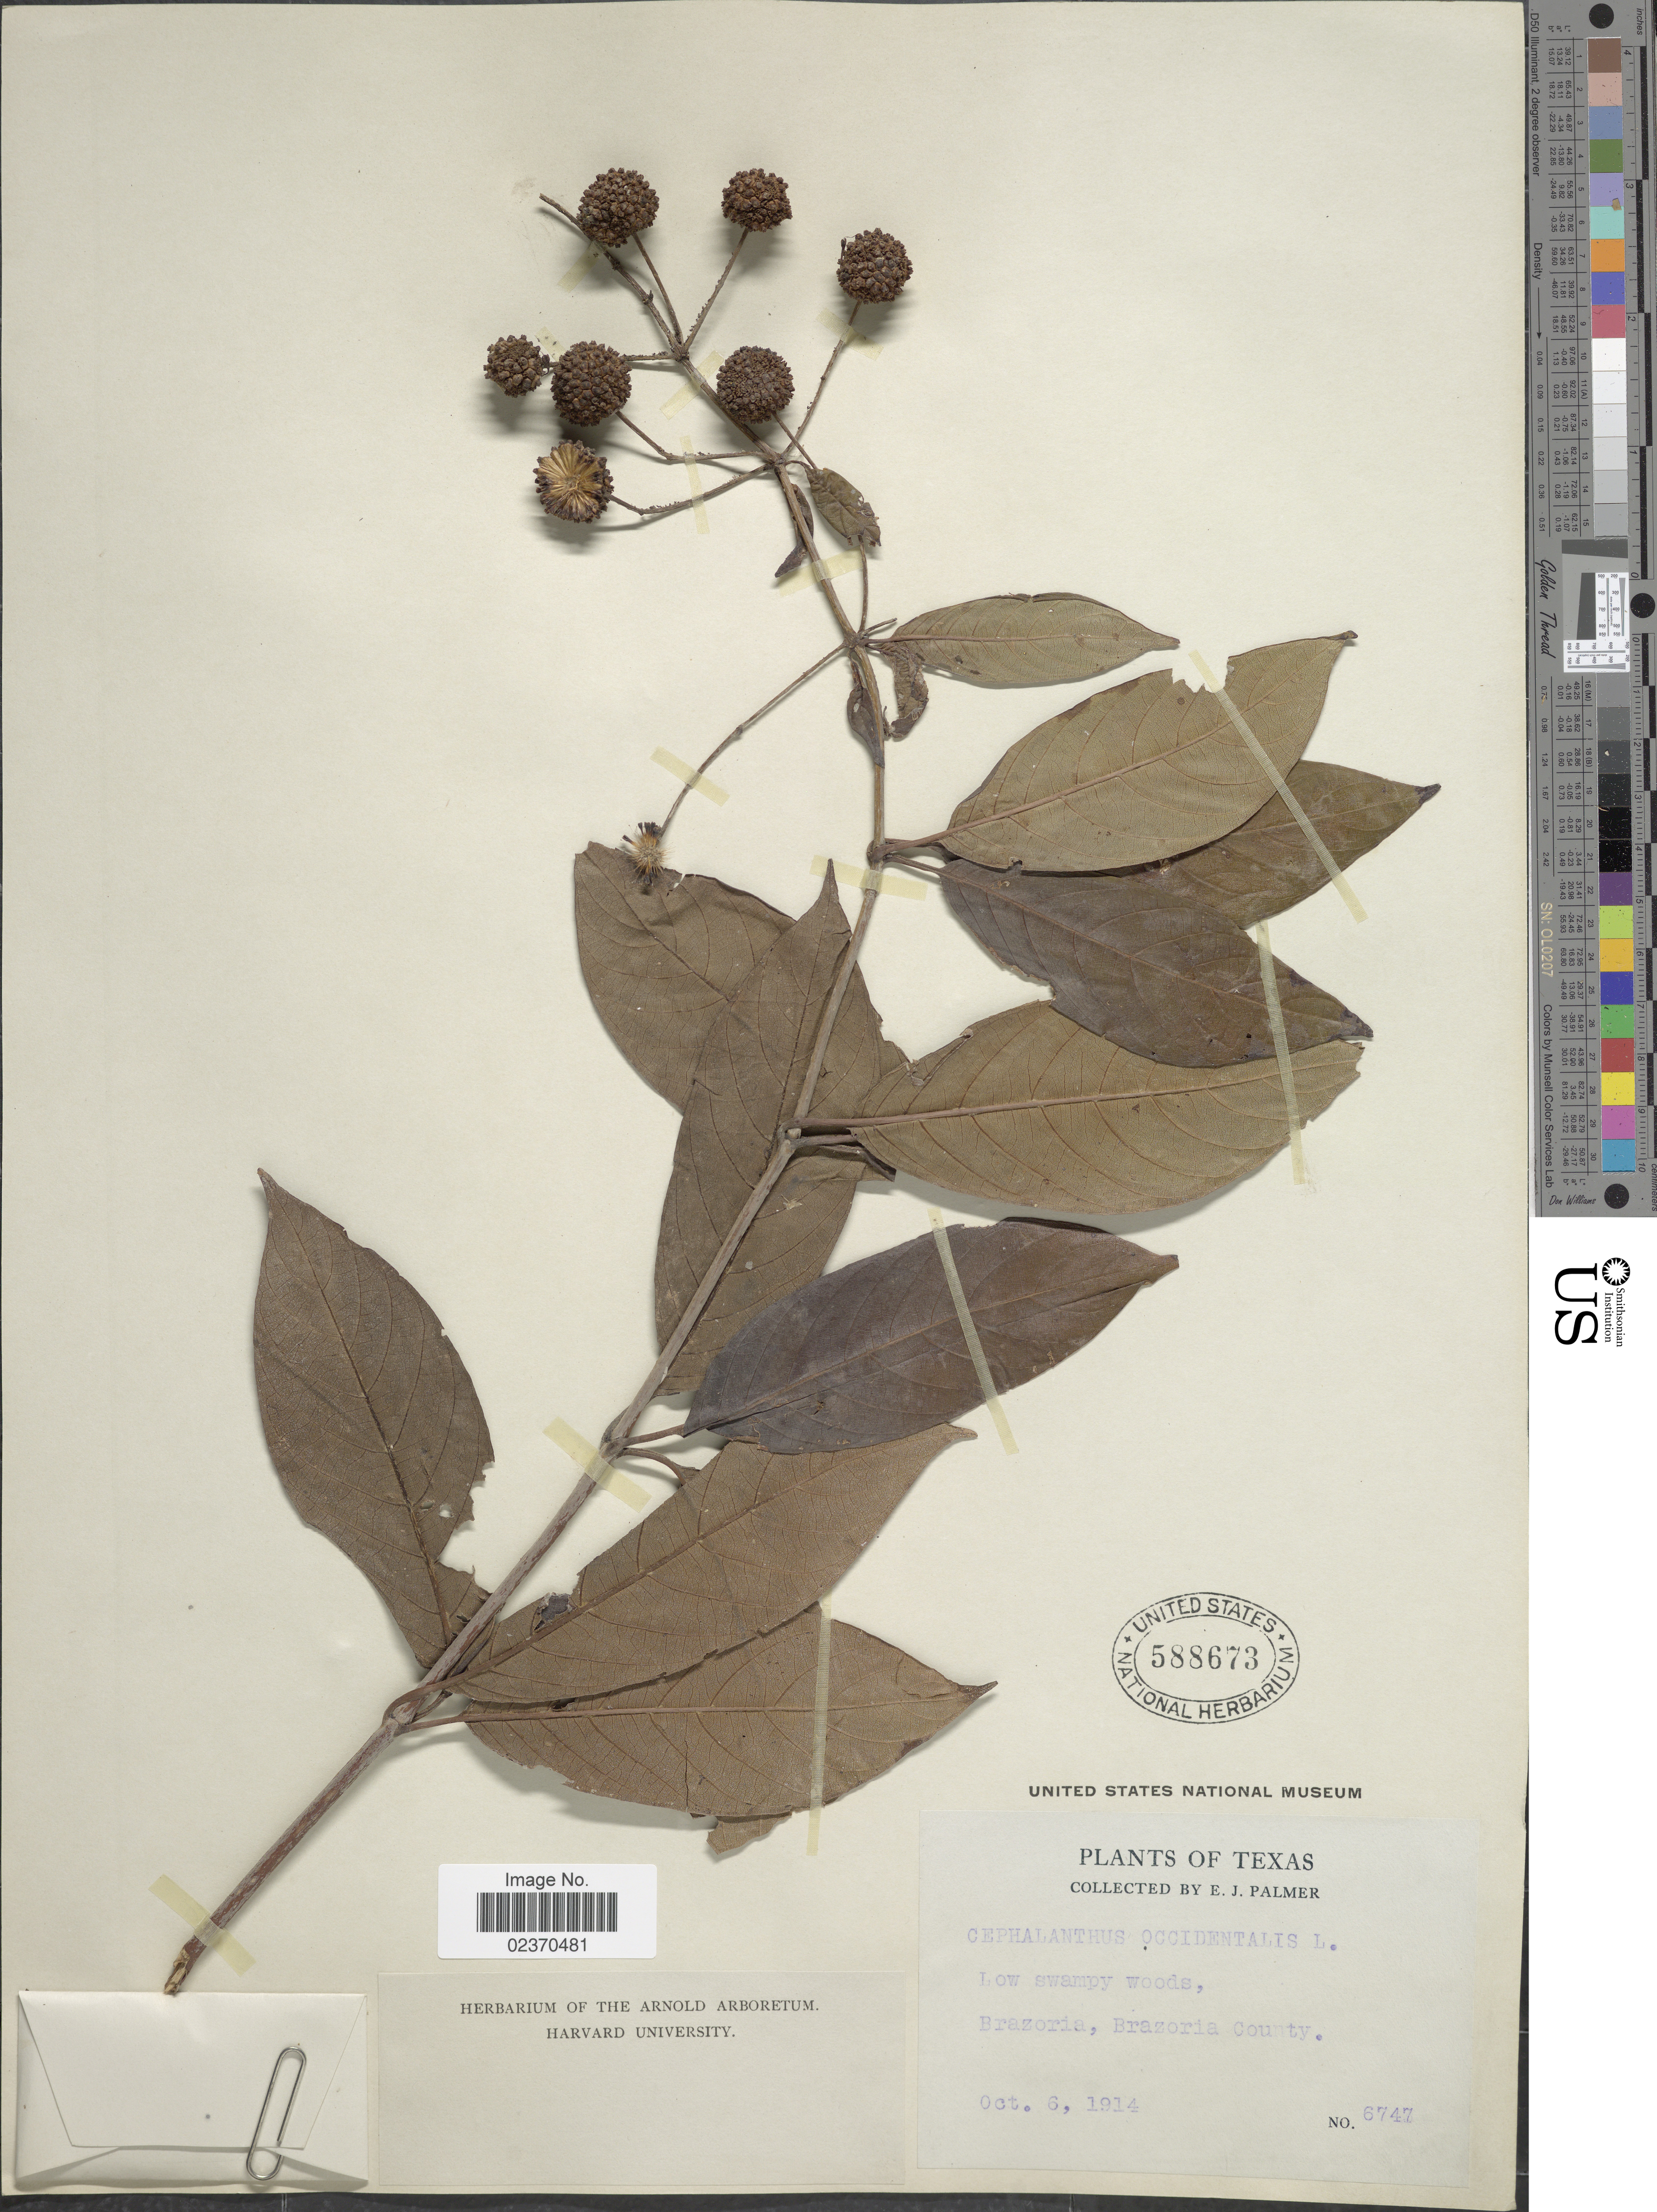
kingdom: Plantae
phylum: Tracheophyta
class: Magnoliopsida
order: Gentianales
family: Rubiaceae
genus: Cephalanthus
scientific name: Cephalanthus occidentalis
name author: L.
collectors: E. J. Palmer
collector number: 6747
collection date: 1914-10-06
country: United States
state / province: Texas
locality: Brazoria, Brazoria County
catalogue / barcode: US 588673